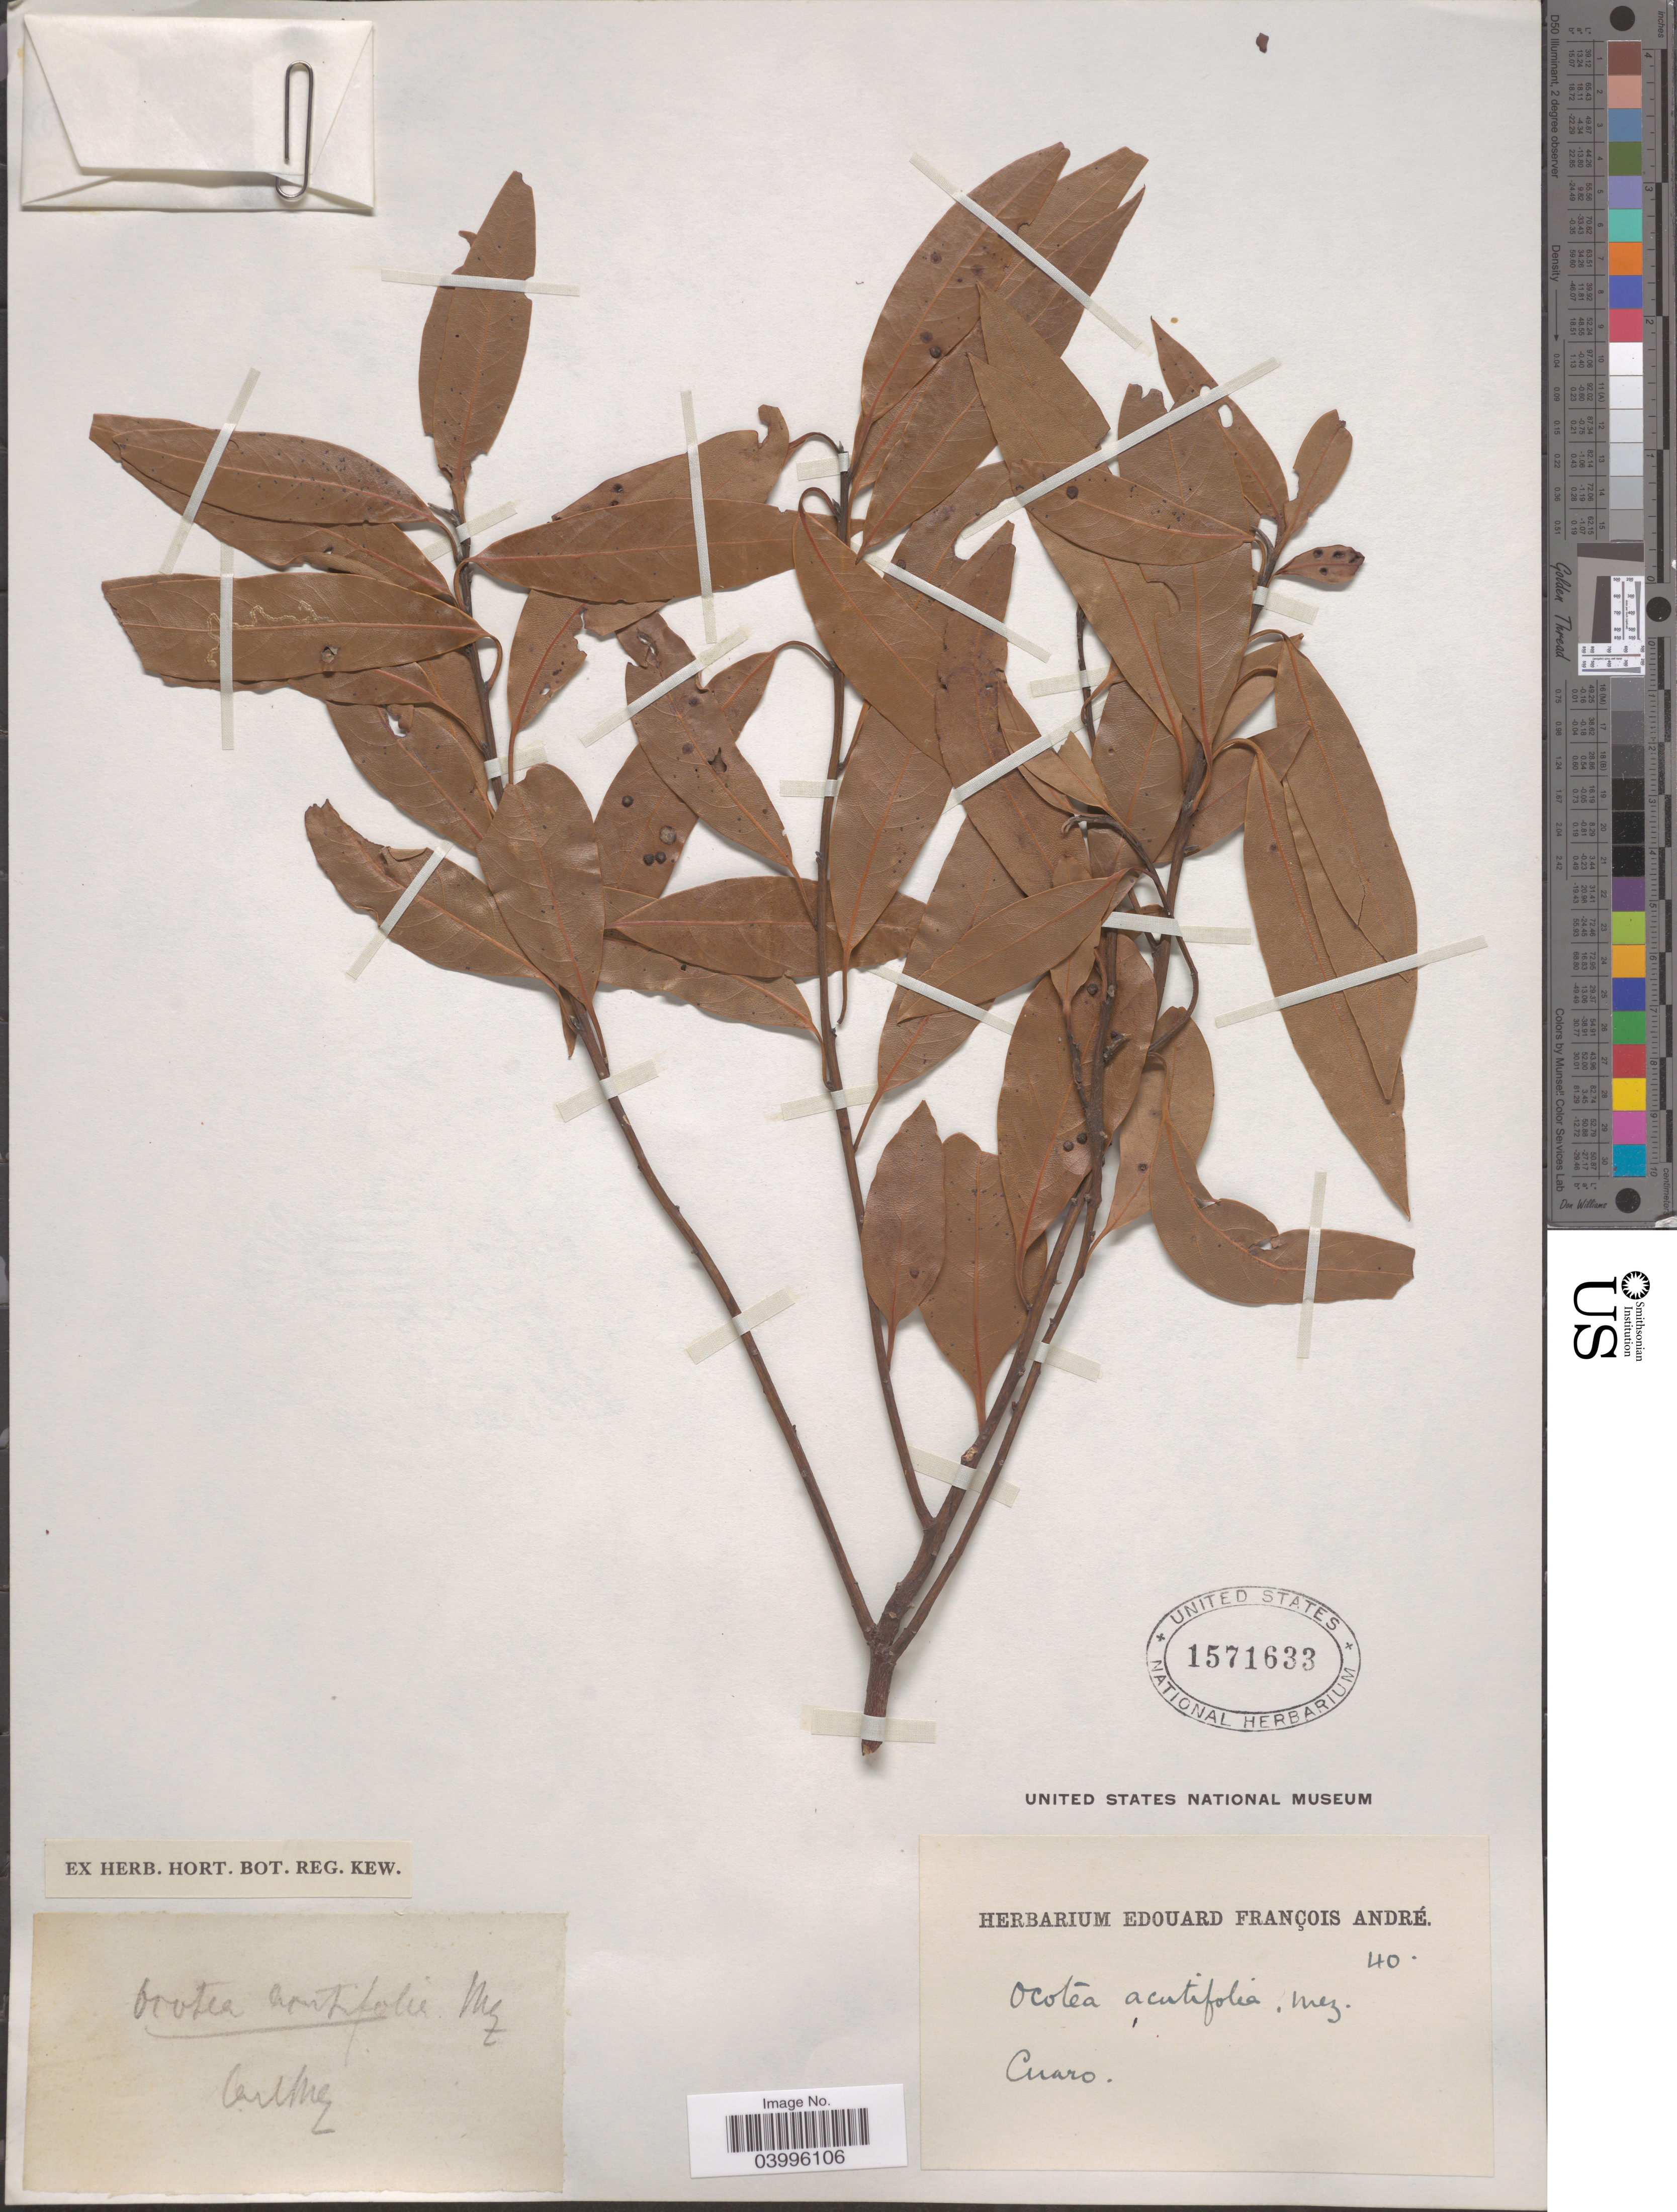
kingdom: Plantae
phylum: Tracheophyta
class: Magnoliopsida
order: Laurales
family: Lauraceae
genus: Ocotea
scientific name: Ocotea acutifolia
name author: (Nees) Mez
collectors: Ex herb. Edouard François André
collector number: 40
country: Uruguay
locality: Cuaro.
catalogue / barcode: US 1571633